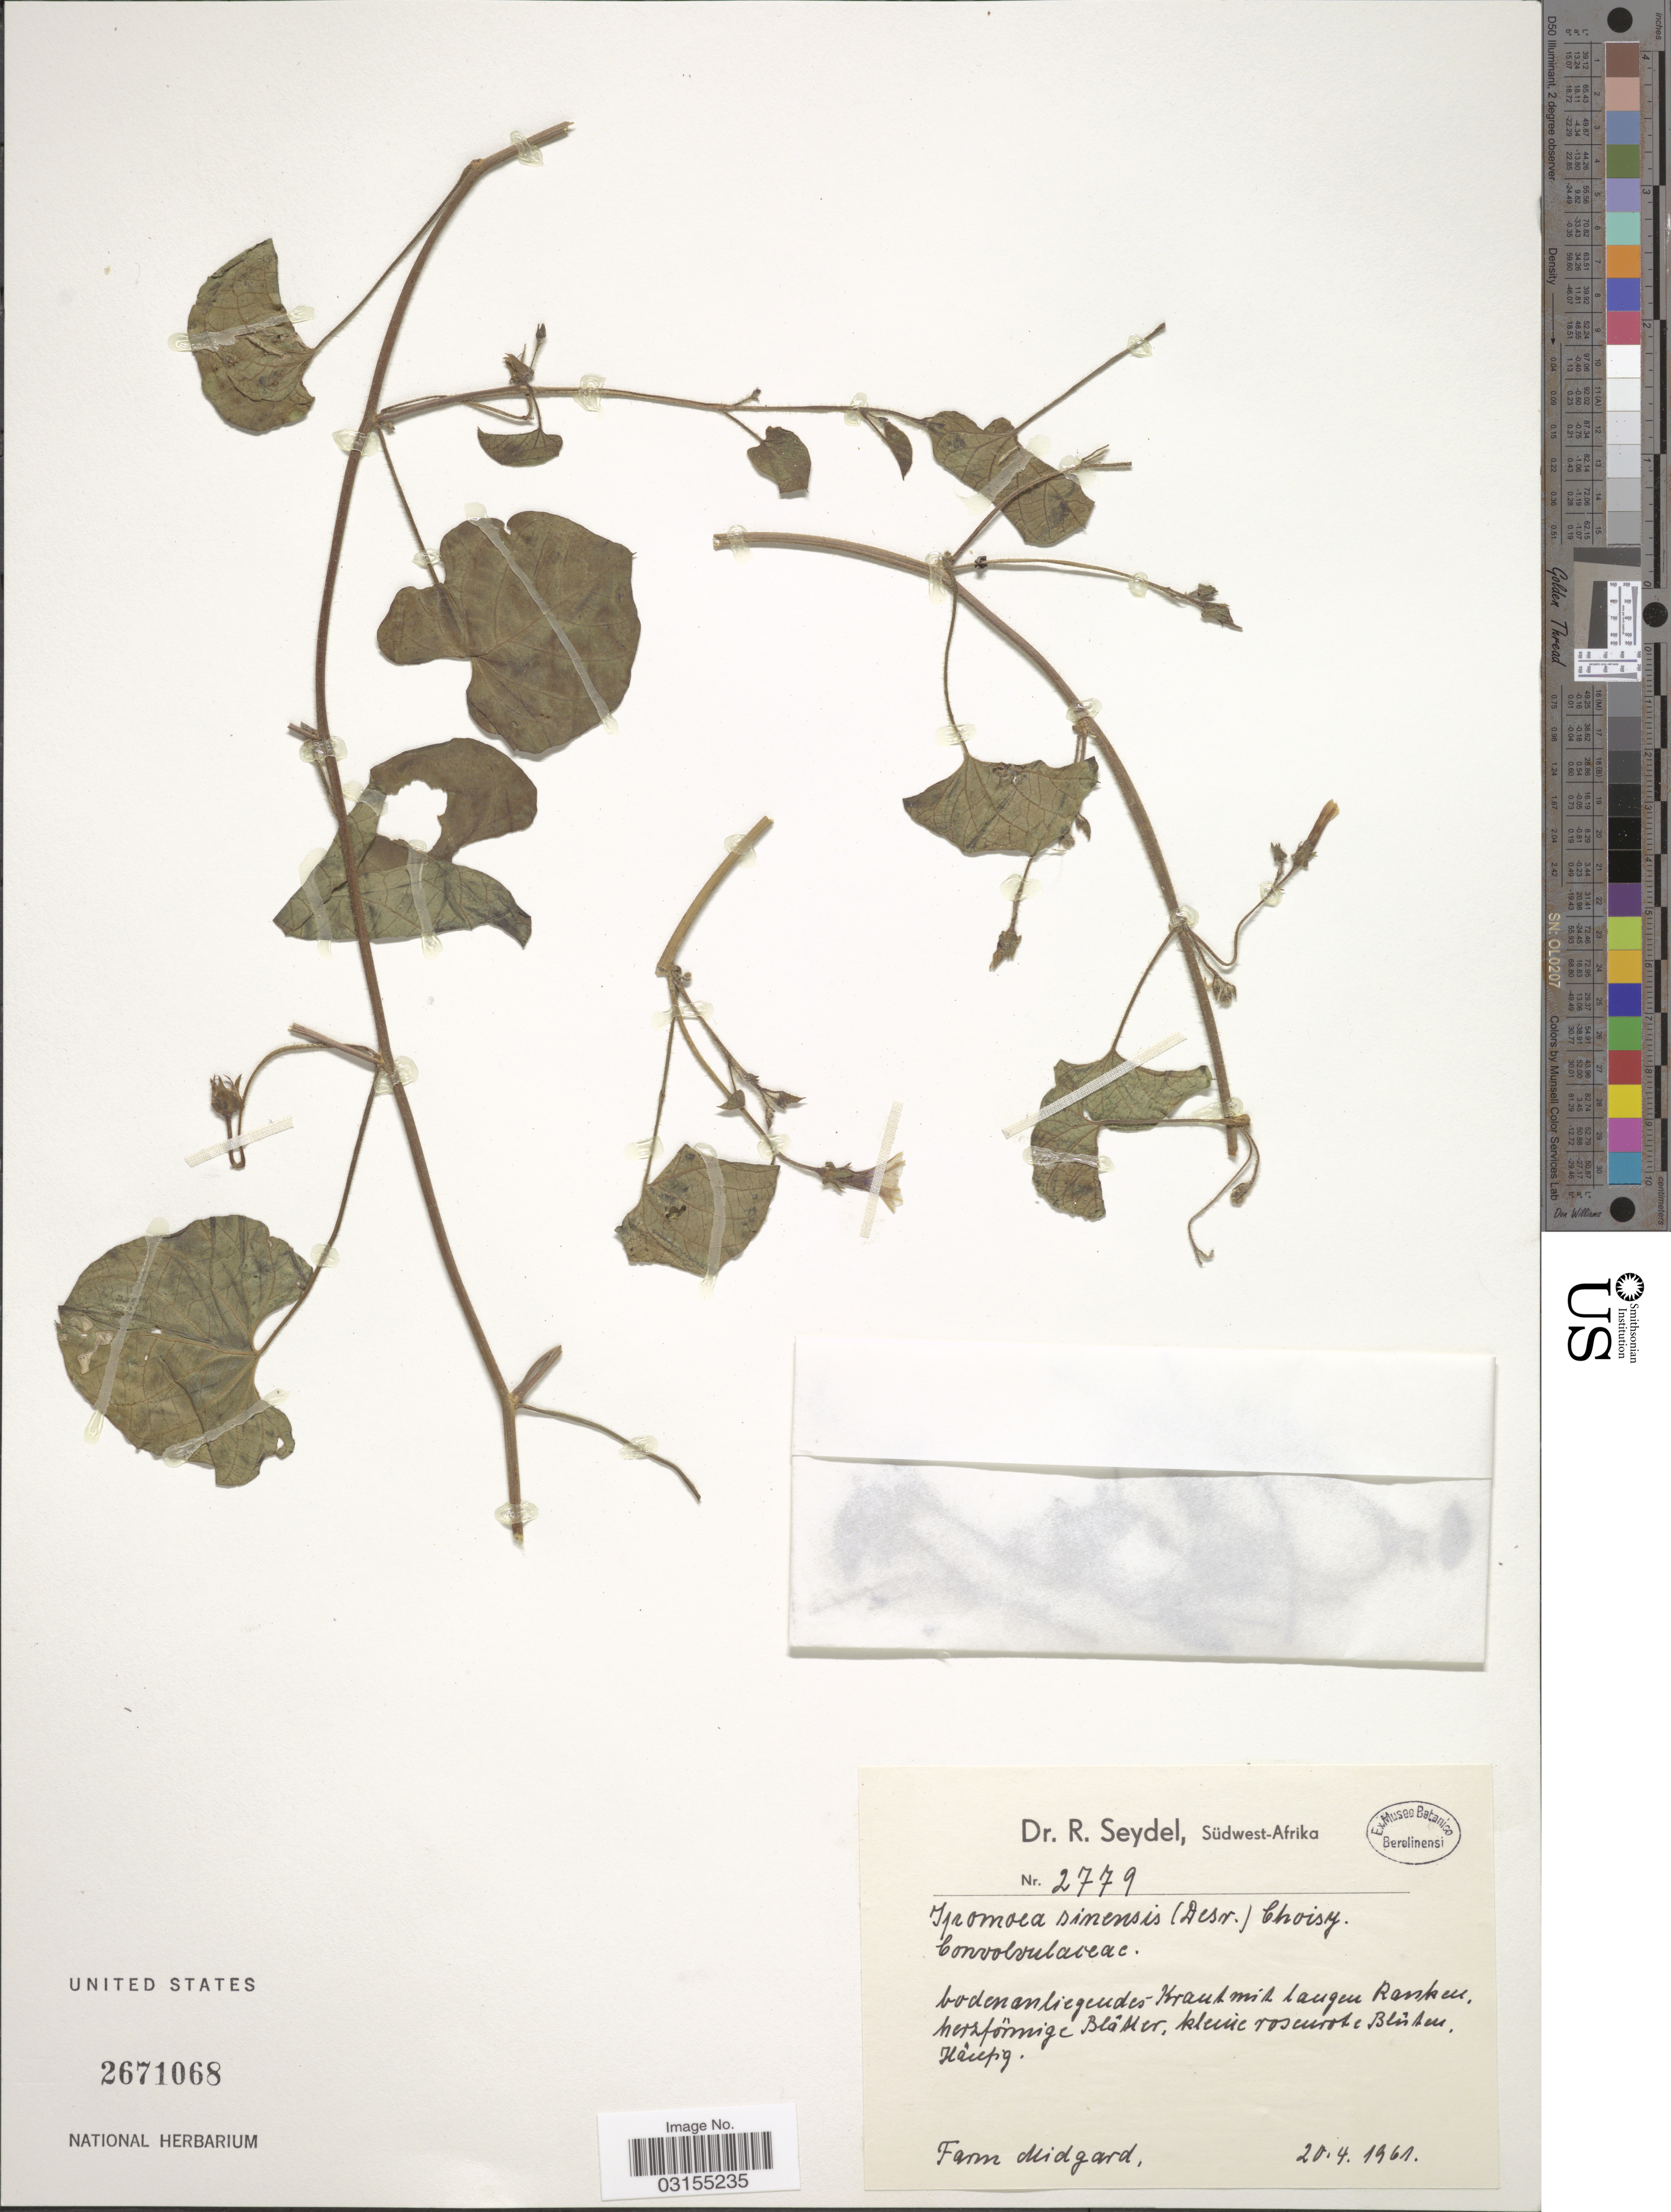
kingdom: Plantae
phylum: Tracheophyta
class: Magnoliopsida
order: Solanales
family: Convolvulaceae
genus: Ipomoea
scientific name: Ipomoea sinensis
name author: (Desr.) Choisy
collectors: R. Seydel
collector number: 2779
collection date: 1961-04-20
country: Namibia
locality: Südwest-Afrika. Farm Midgard.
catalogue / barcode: US 2671068